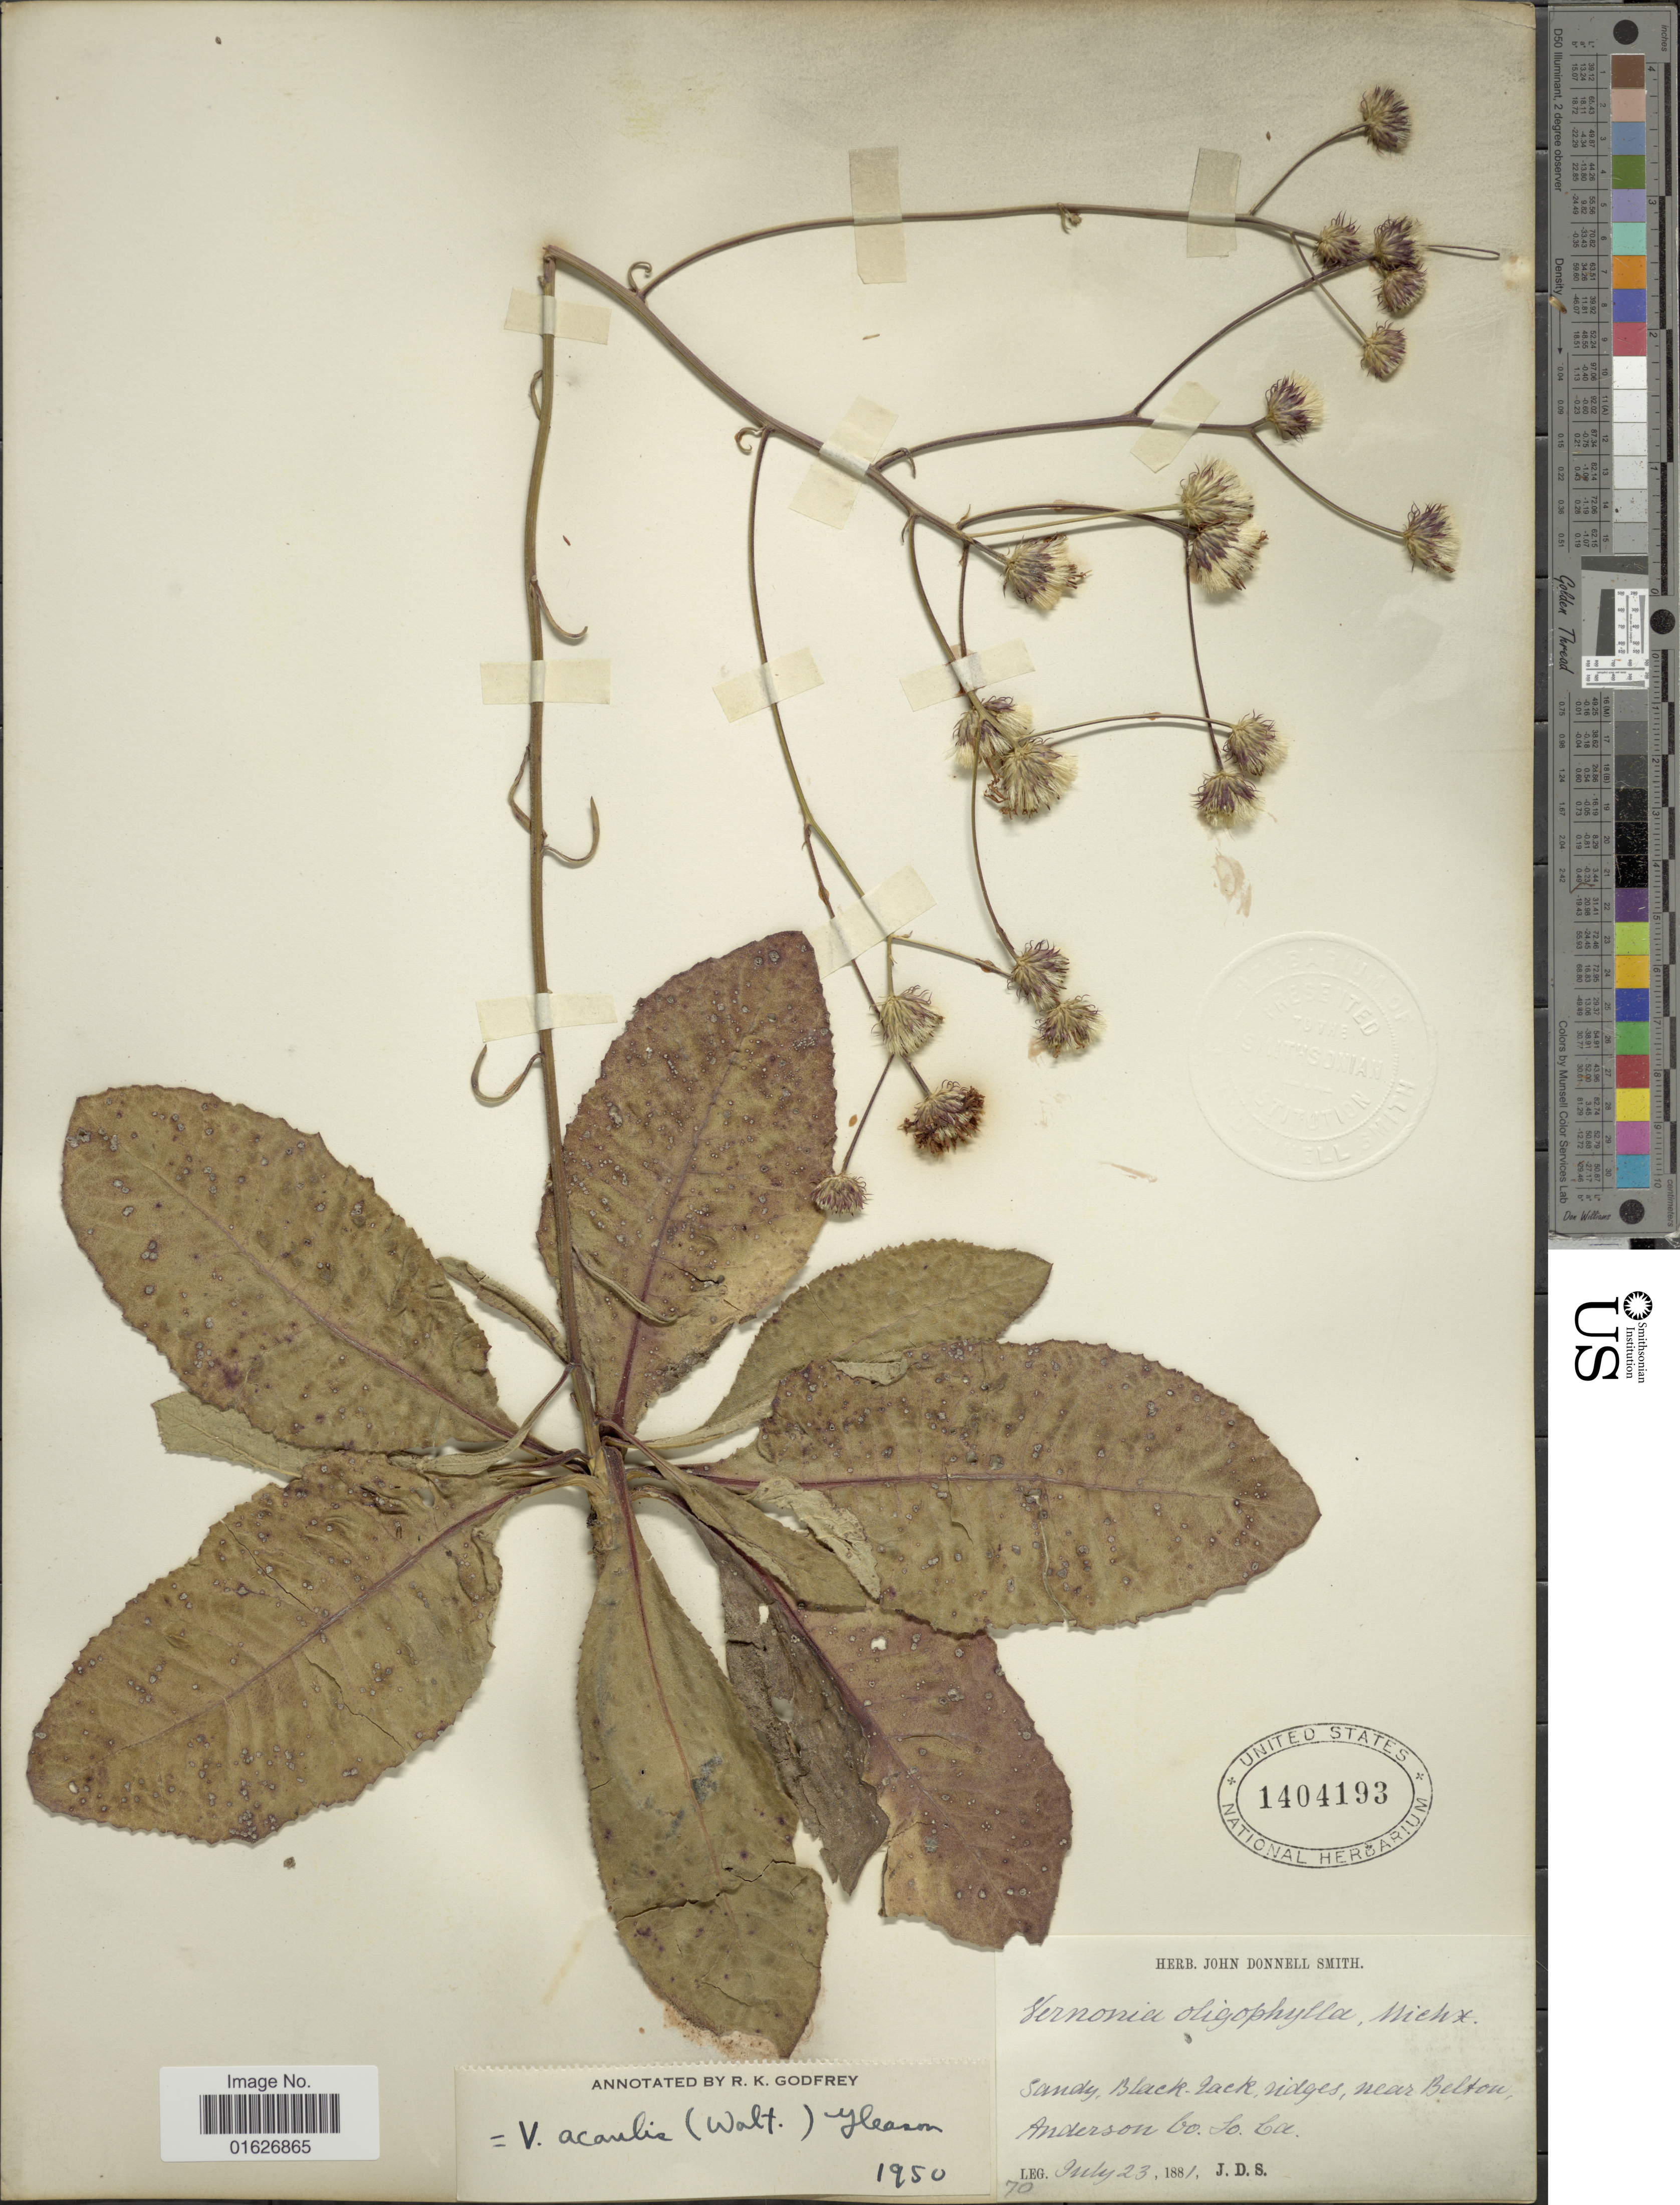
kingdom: Plantae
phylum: Tracheophyta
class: Magnoliopsida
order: Asterales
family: Asteraceae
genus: Vernonia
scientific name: Vernonia acaulis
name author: (Walter) Gleason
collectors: J. Donnell Smith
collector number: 70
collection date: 1881-07-23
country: United States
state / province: South Carolina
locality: Sandy, Black-Jack, ridges, near Belton Anderson Co. So.Ca.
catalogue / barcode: US 1404193